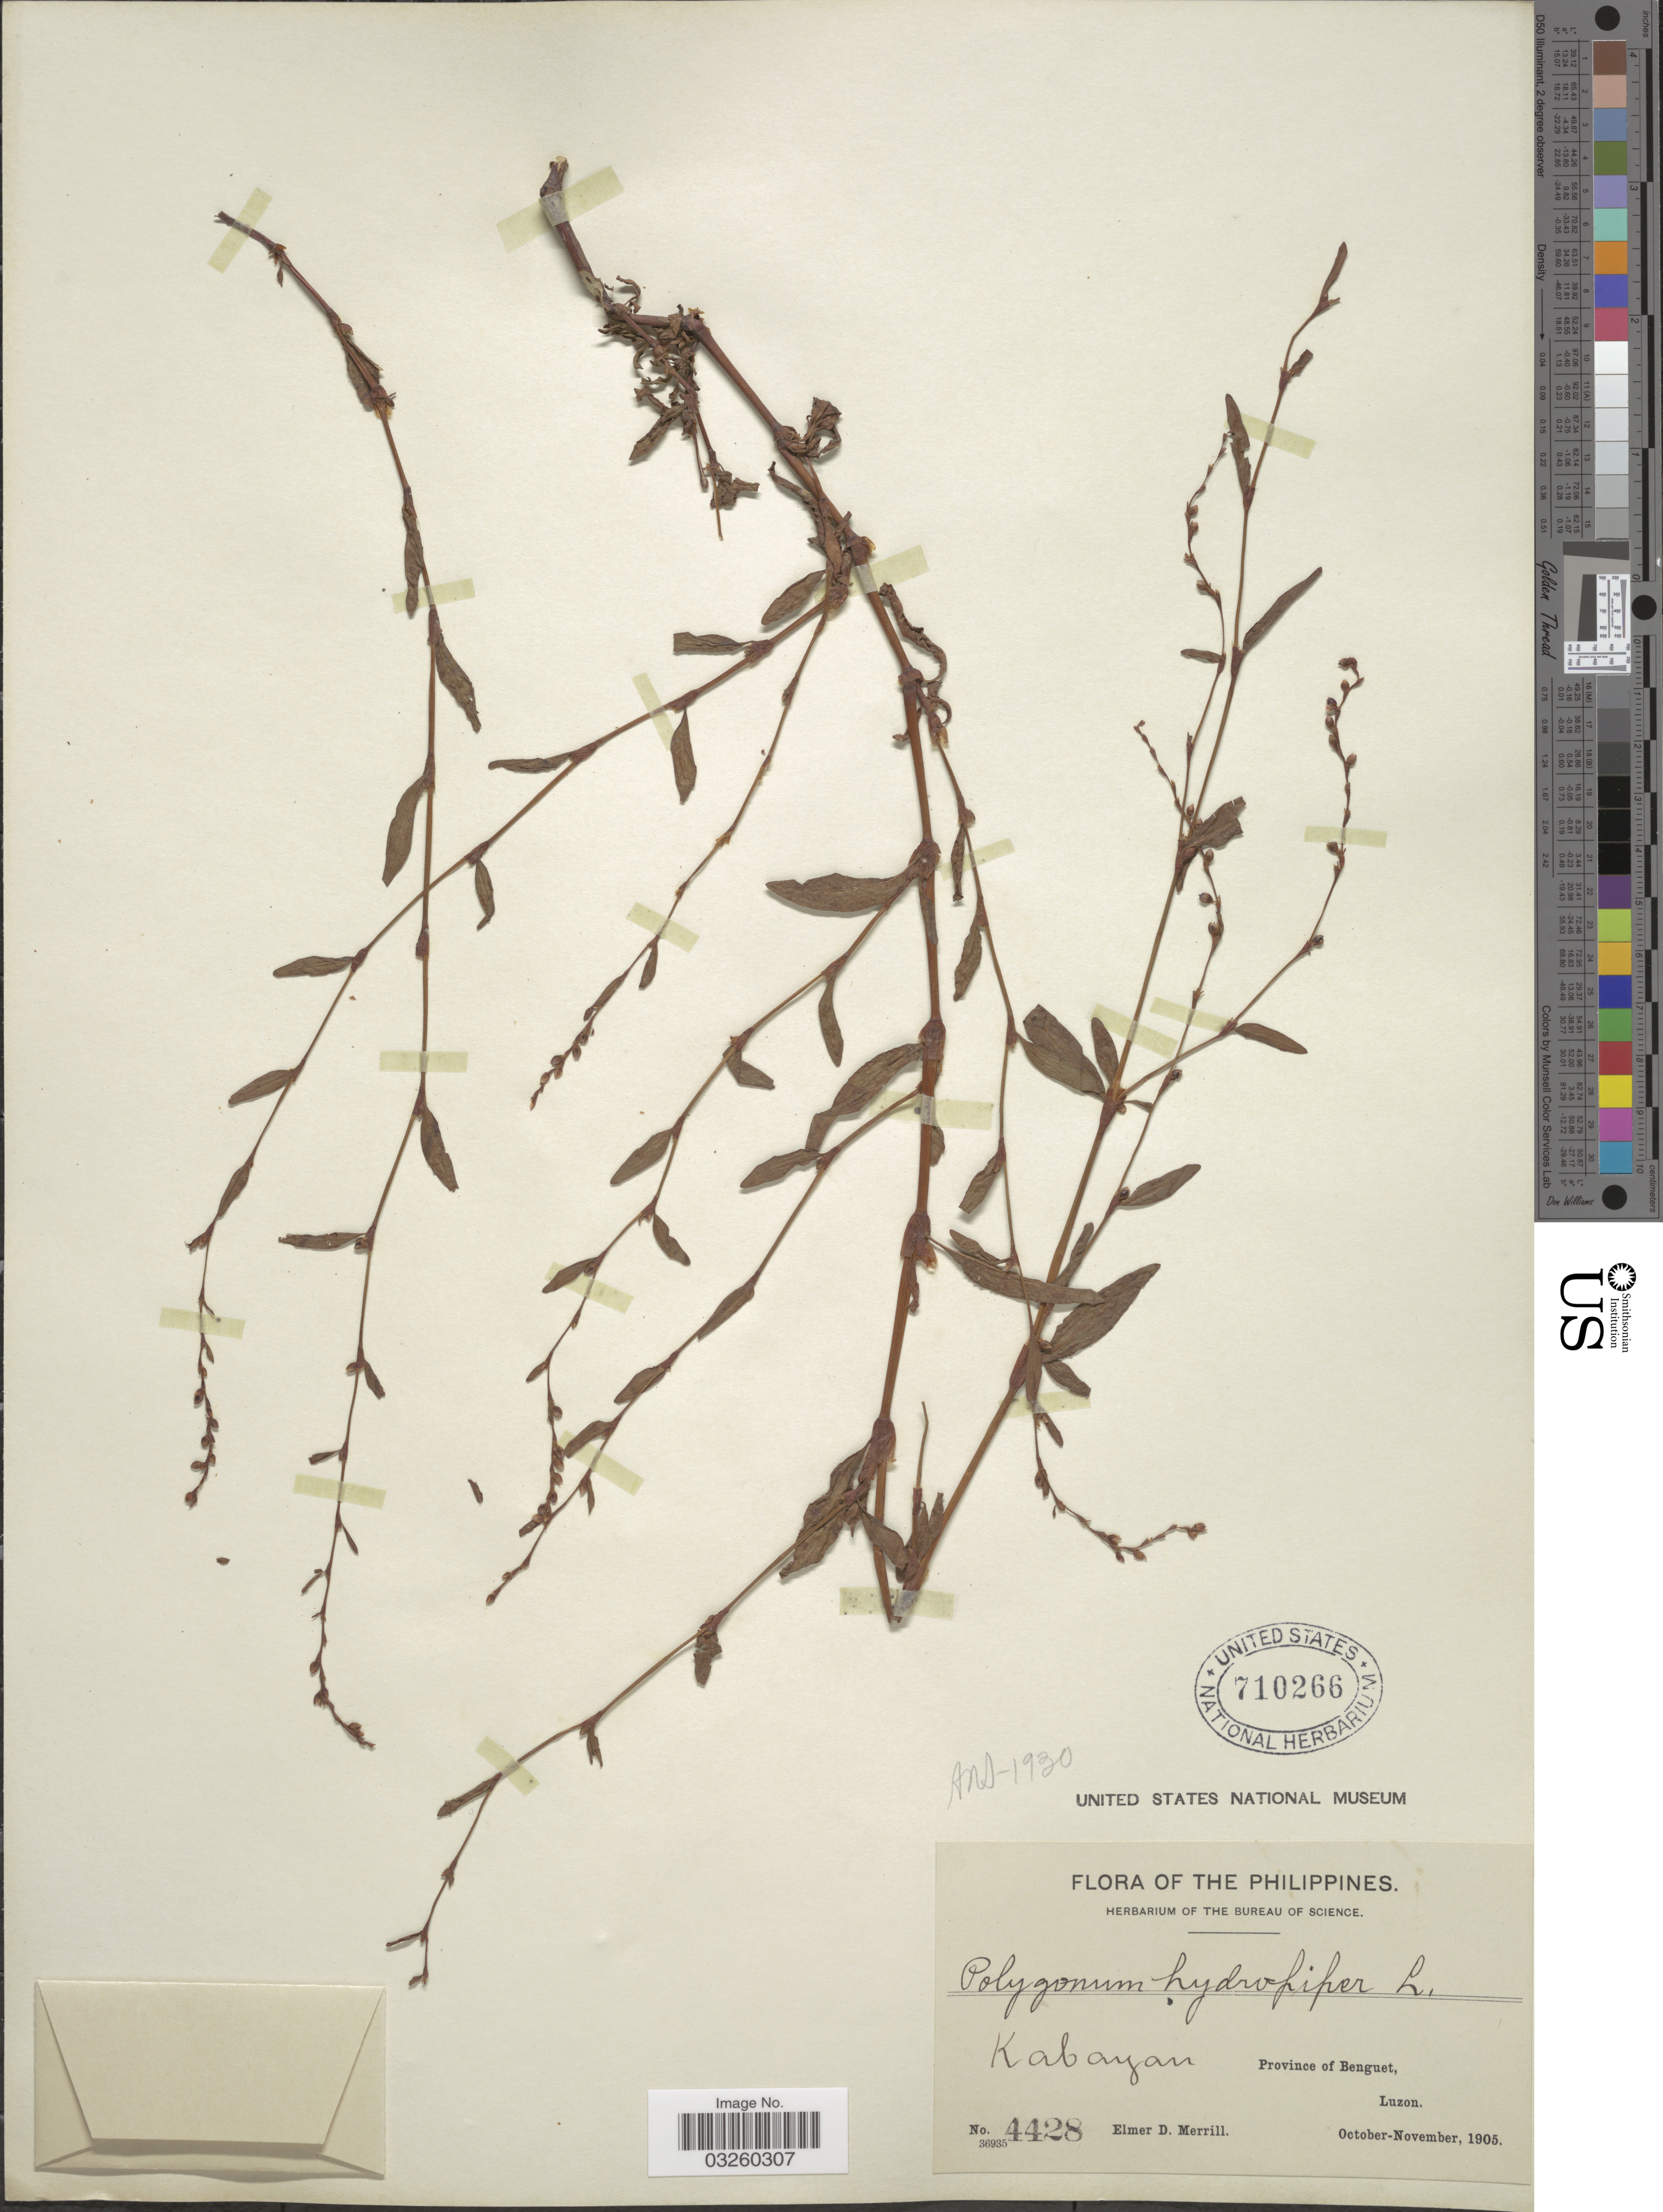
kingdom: Plantae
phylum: Tracheophyta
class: Magnoliopsida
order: Caryophyllales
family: Polygonaceae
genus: Polygonum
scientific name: Polygonum hydropiper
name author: L.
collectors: E. D. Merrill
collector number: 4428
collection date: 1905-10/1905-11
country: Philippines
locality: Kabayan. Province of Benguet, Luzon.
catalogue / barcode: US 710266